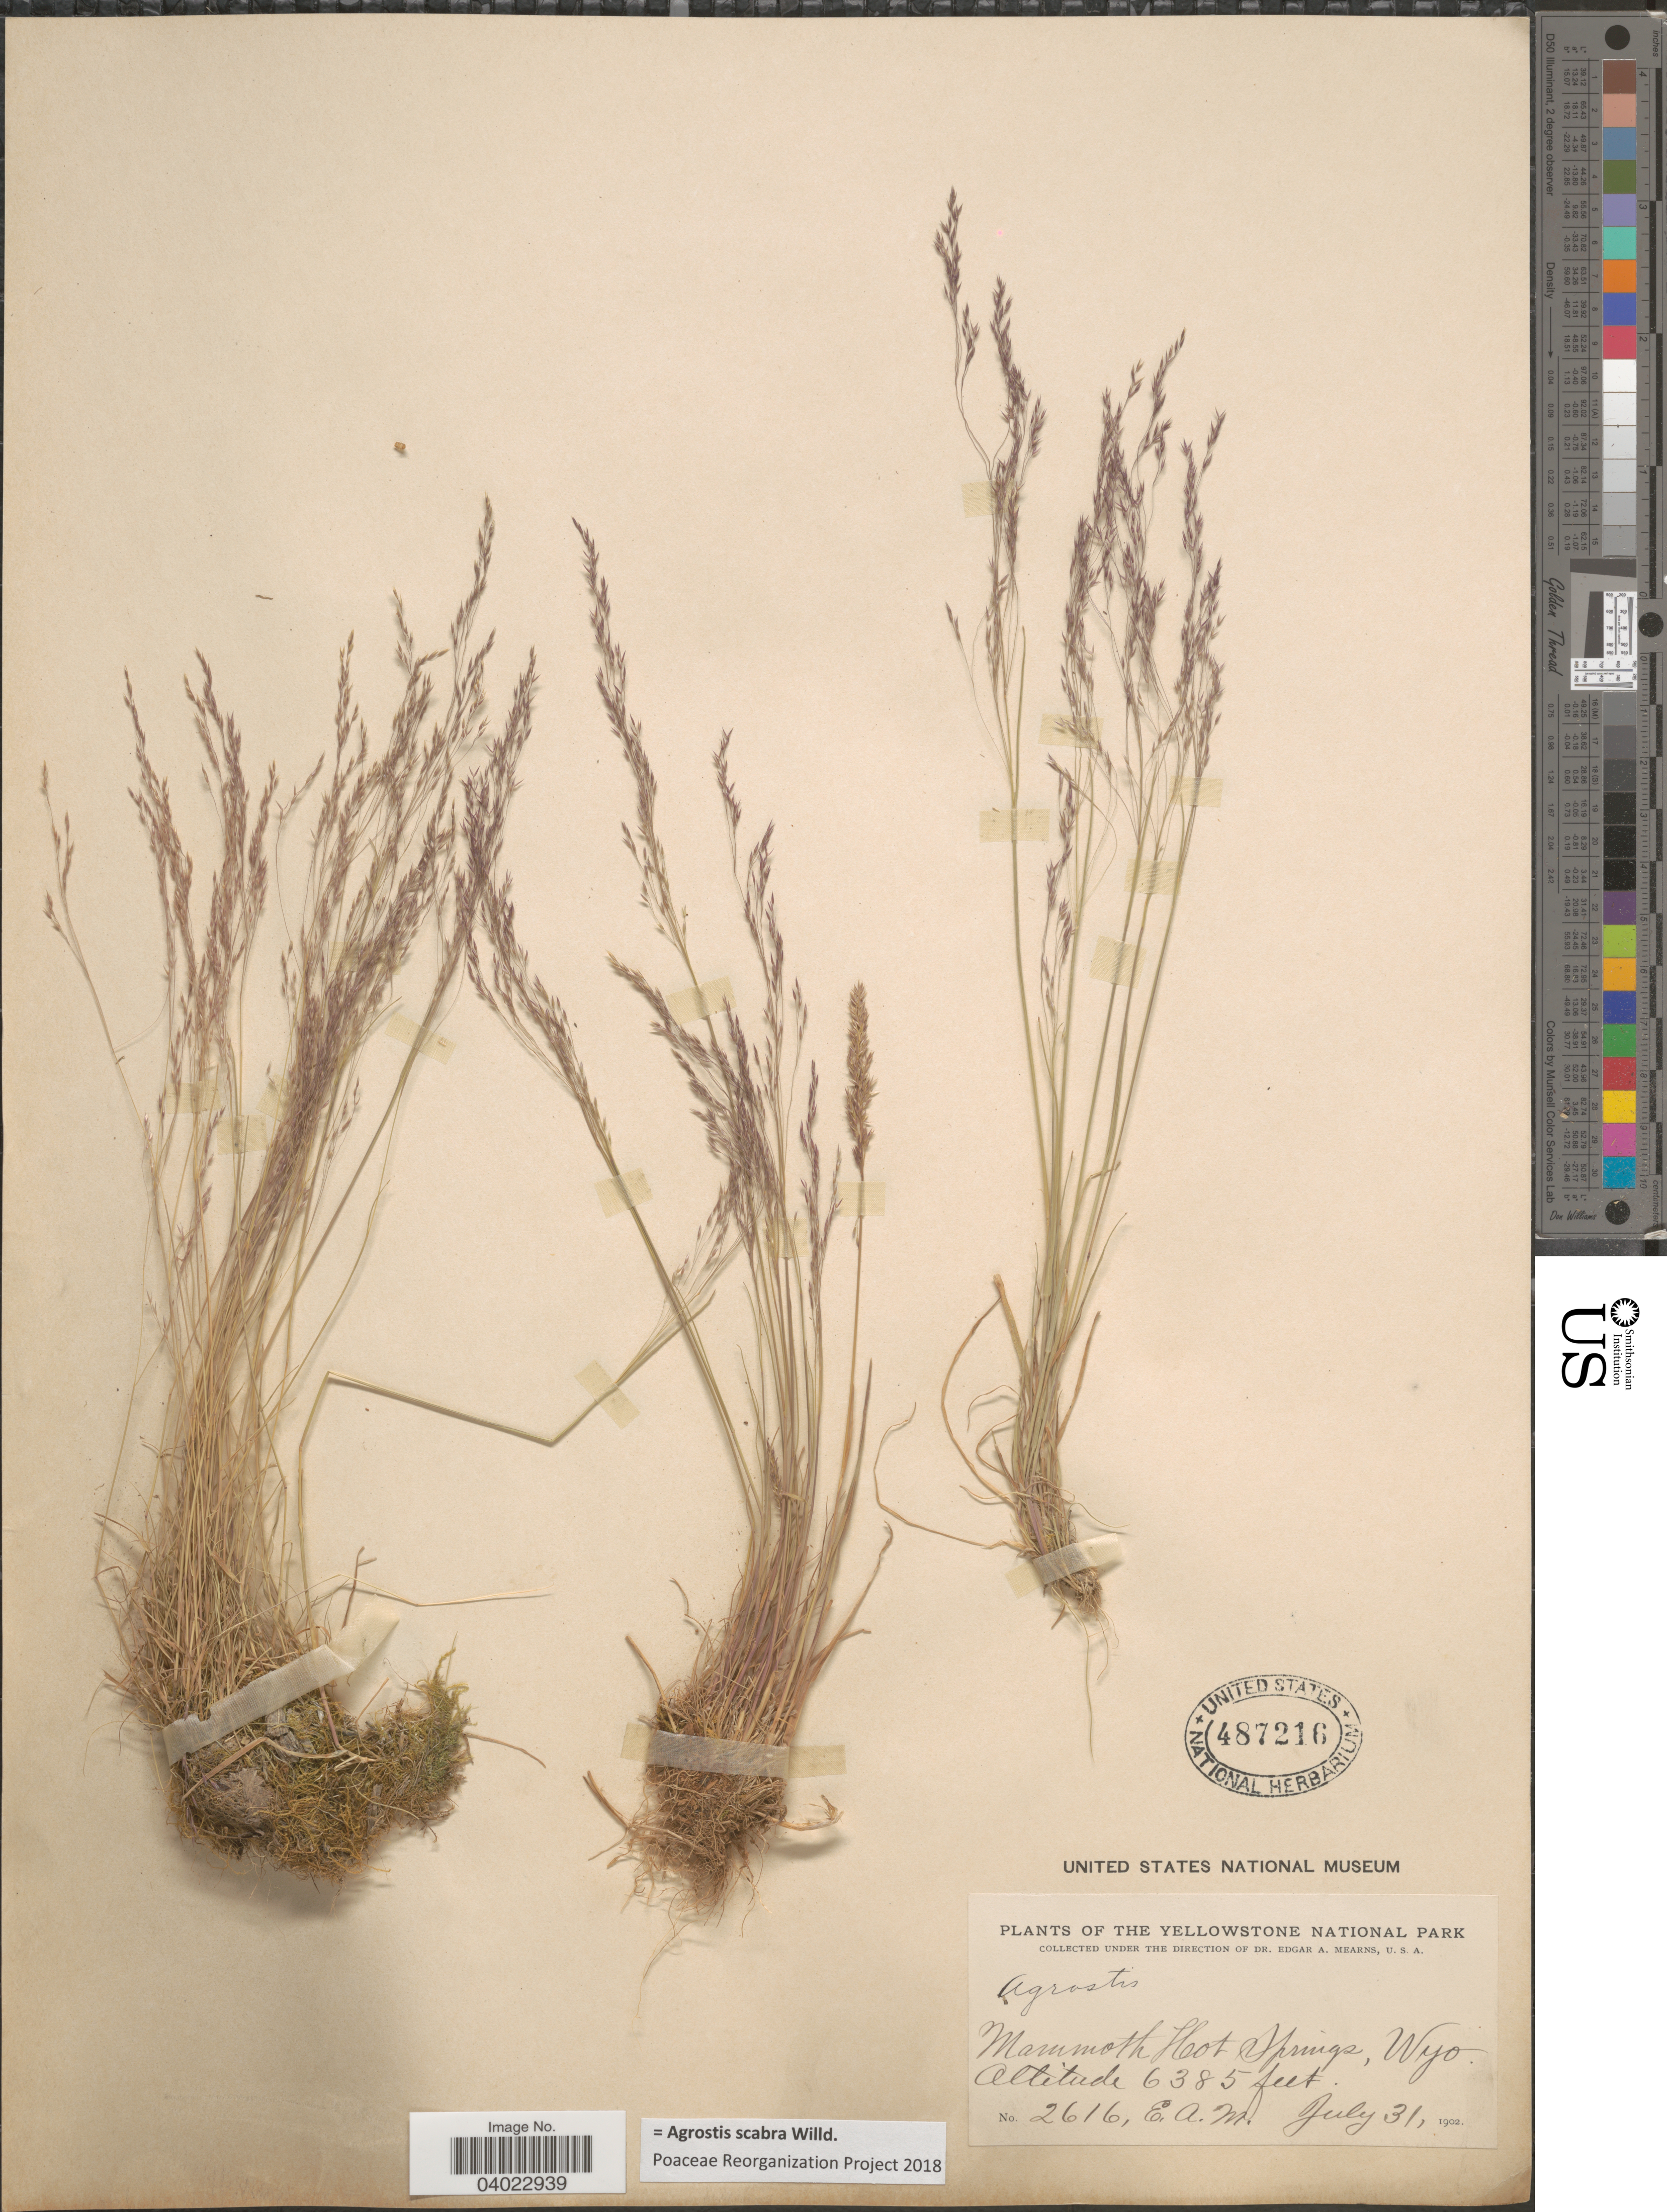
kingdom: Plantae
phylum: Tracheophyta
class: Liliopsida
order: Poales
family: Poaceae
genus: Agrostis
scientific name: Agrostis scabra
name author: Willd.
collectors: E. A. Mearns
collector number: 2616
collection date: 1902-07-31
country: United States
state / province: Wyoming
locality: The Yellowstone National Park. Mammoth Hot Springs.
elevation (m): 1946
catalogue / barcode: US 487216